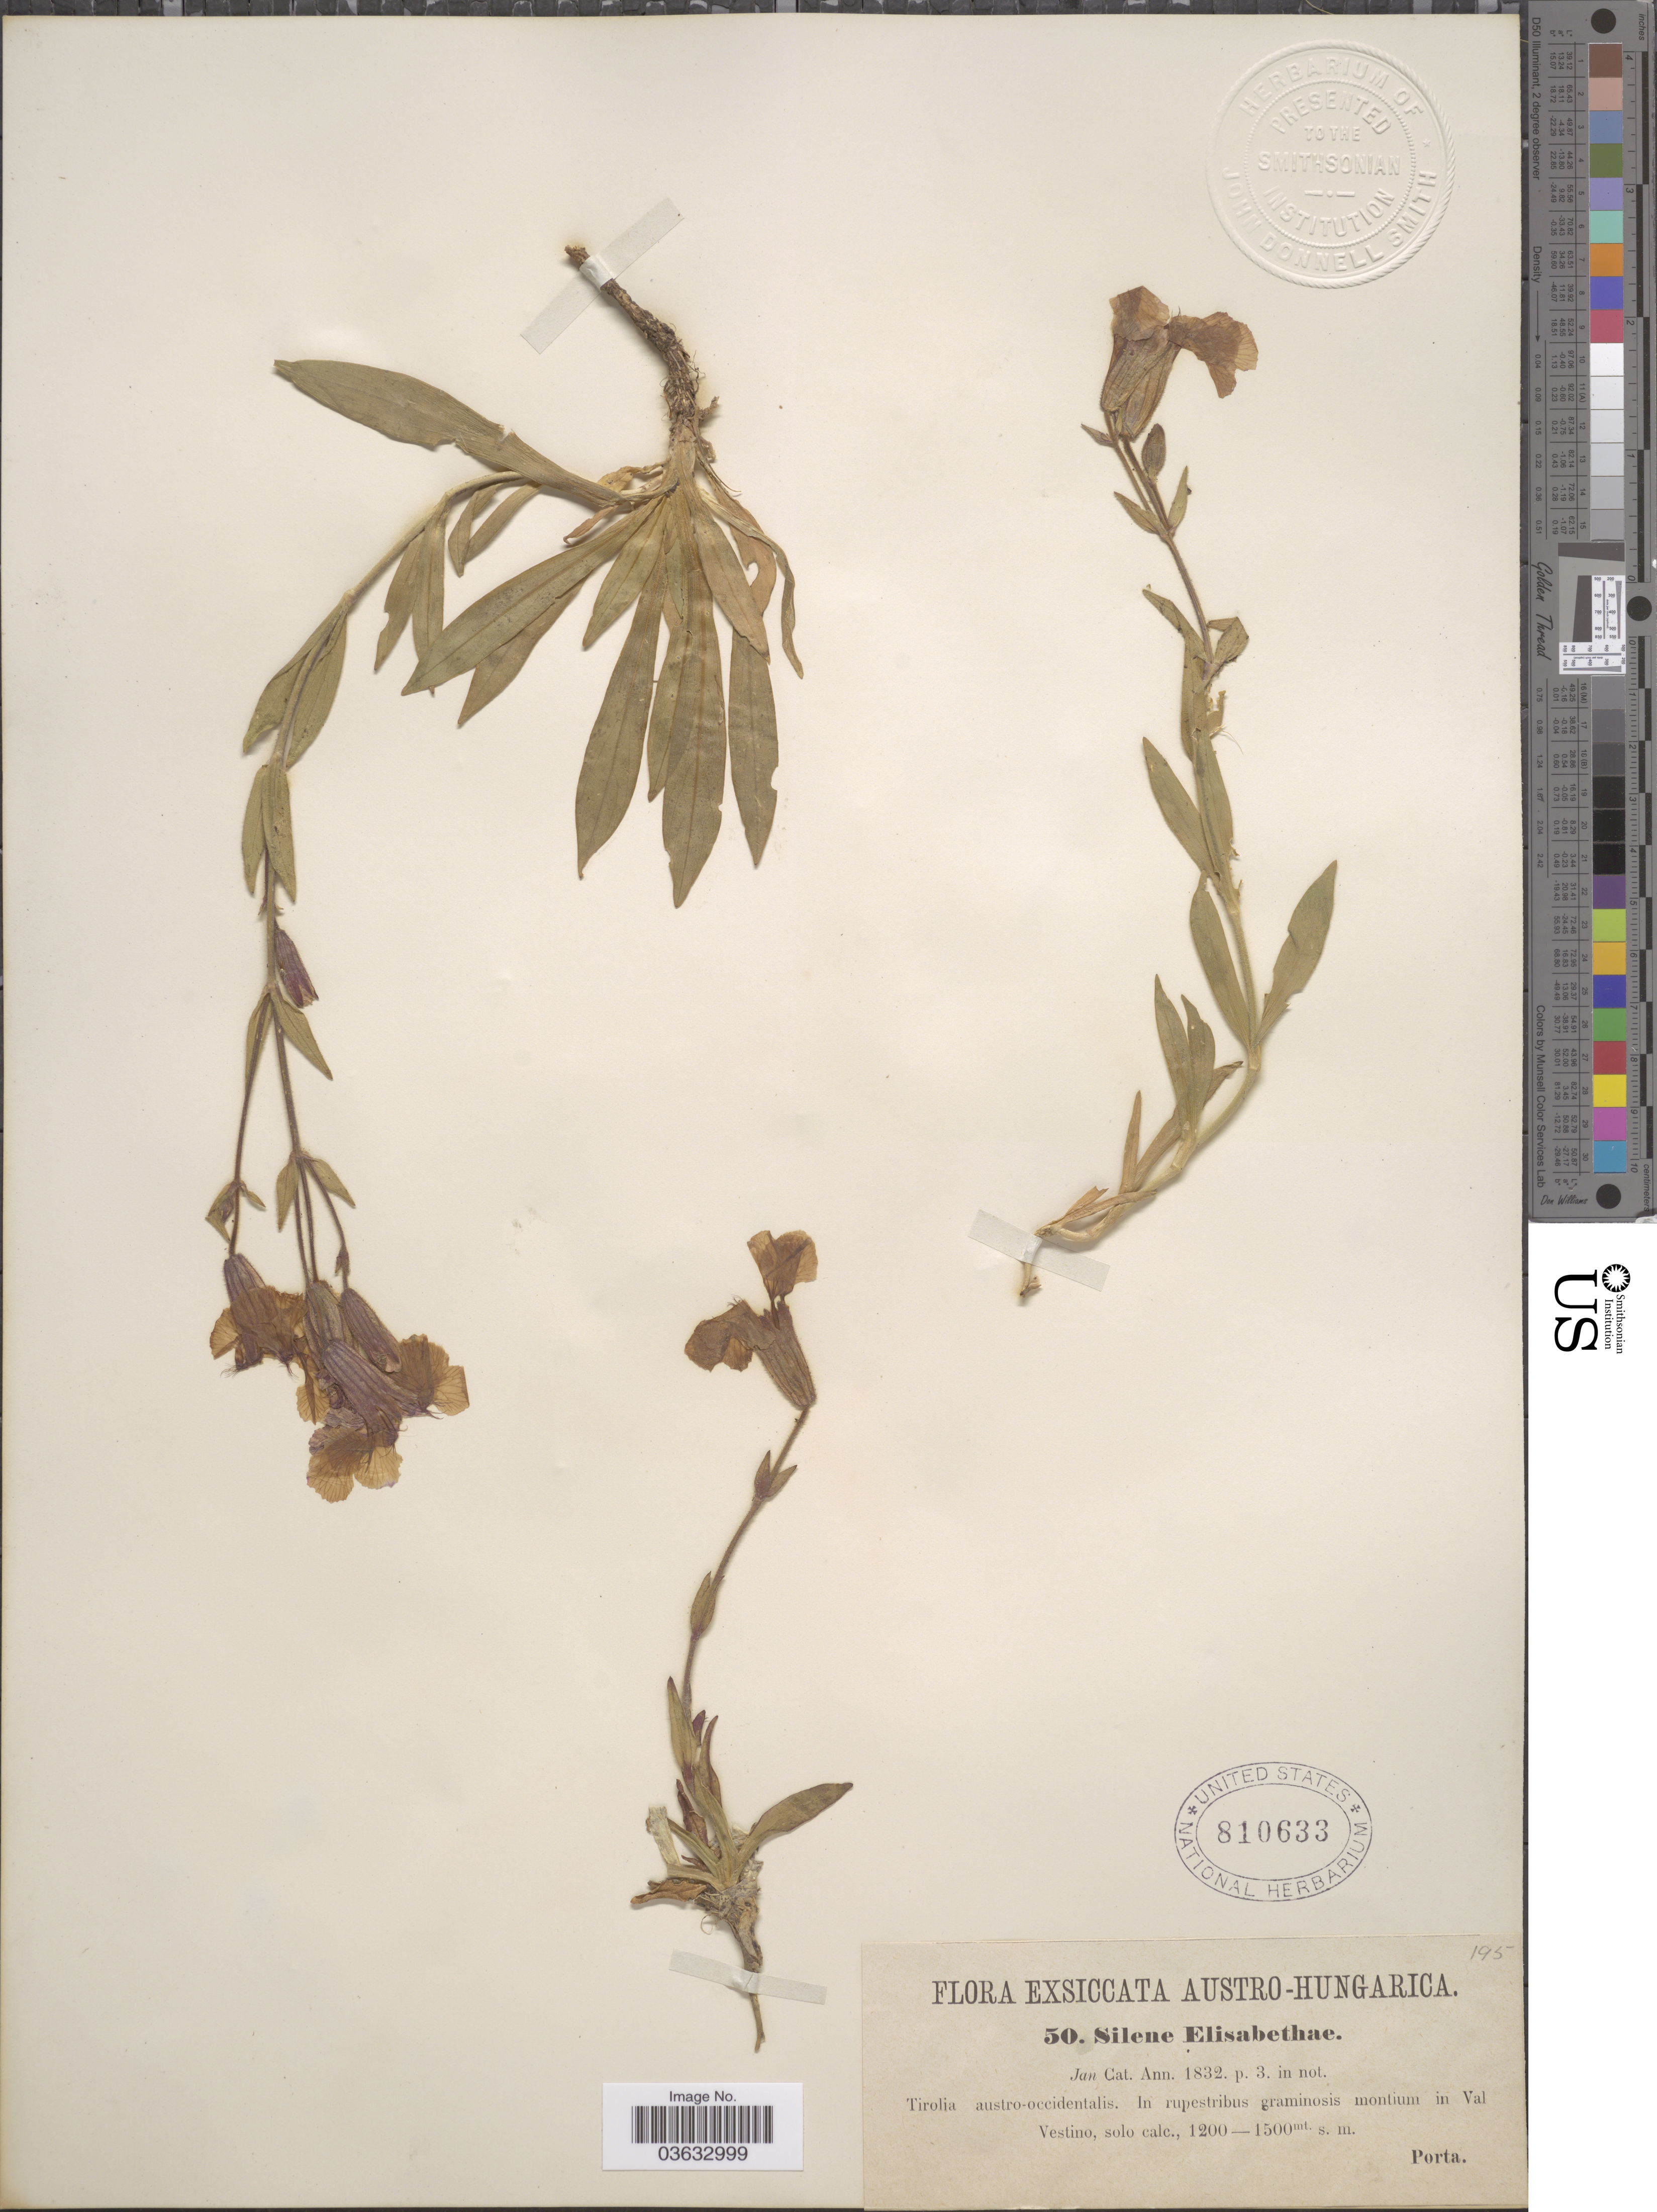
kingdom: Plantae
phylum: Tracheophyta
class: Magnoliopsida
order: Caryophyllales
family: Caryophyllaceae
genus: Silene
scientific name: Silene elisabethae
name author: Jan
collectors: Porta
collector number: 50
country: Austria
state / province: Tirol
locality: Tirolia austro-occidentalis. in rupestribus graminosis montium in Val Vestino.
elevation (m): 1200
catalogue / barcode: US 810633